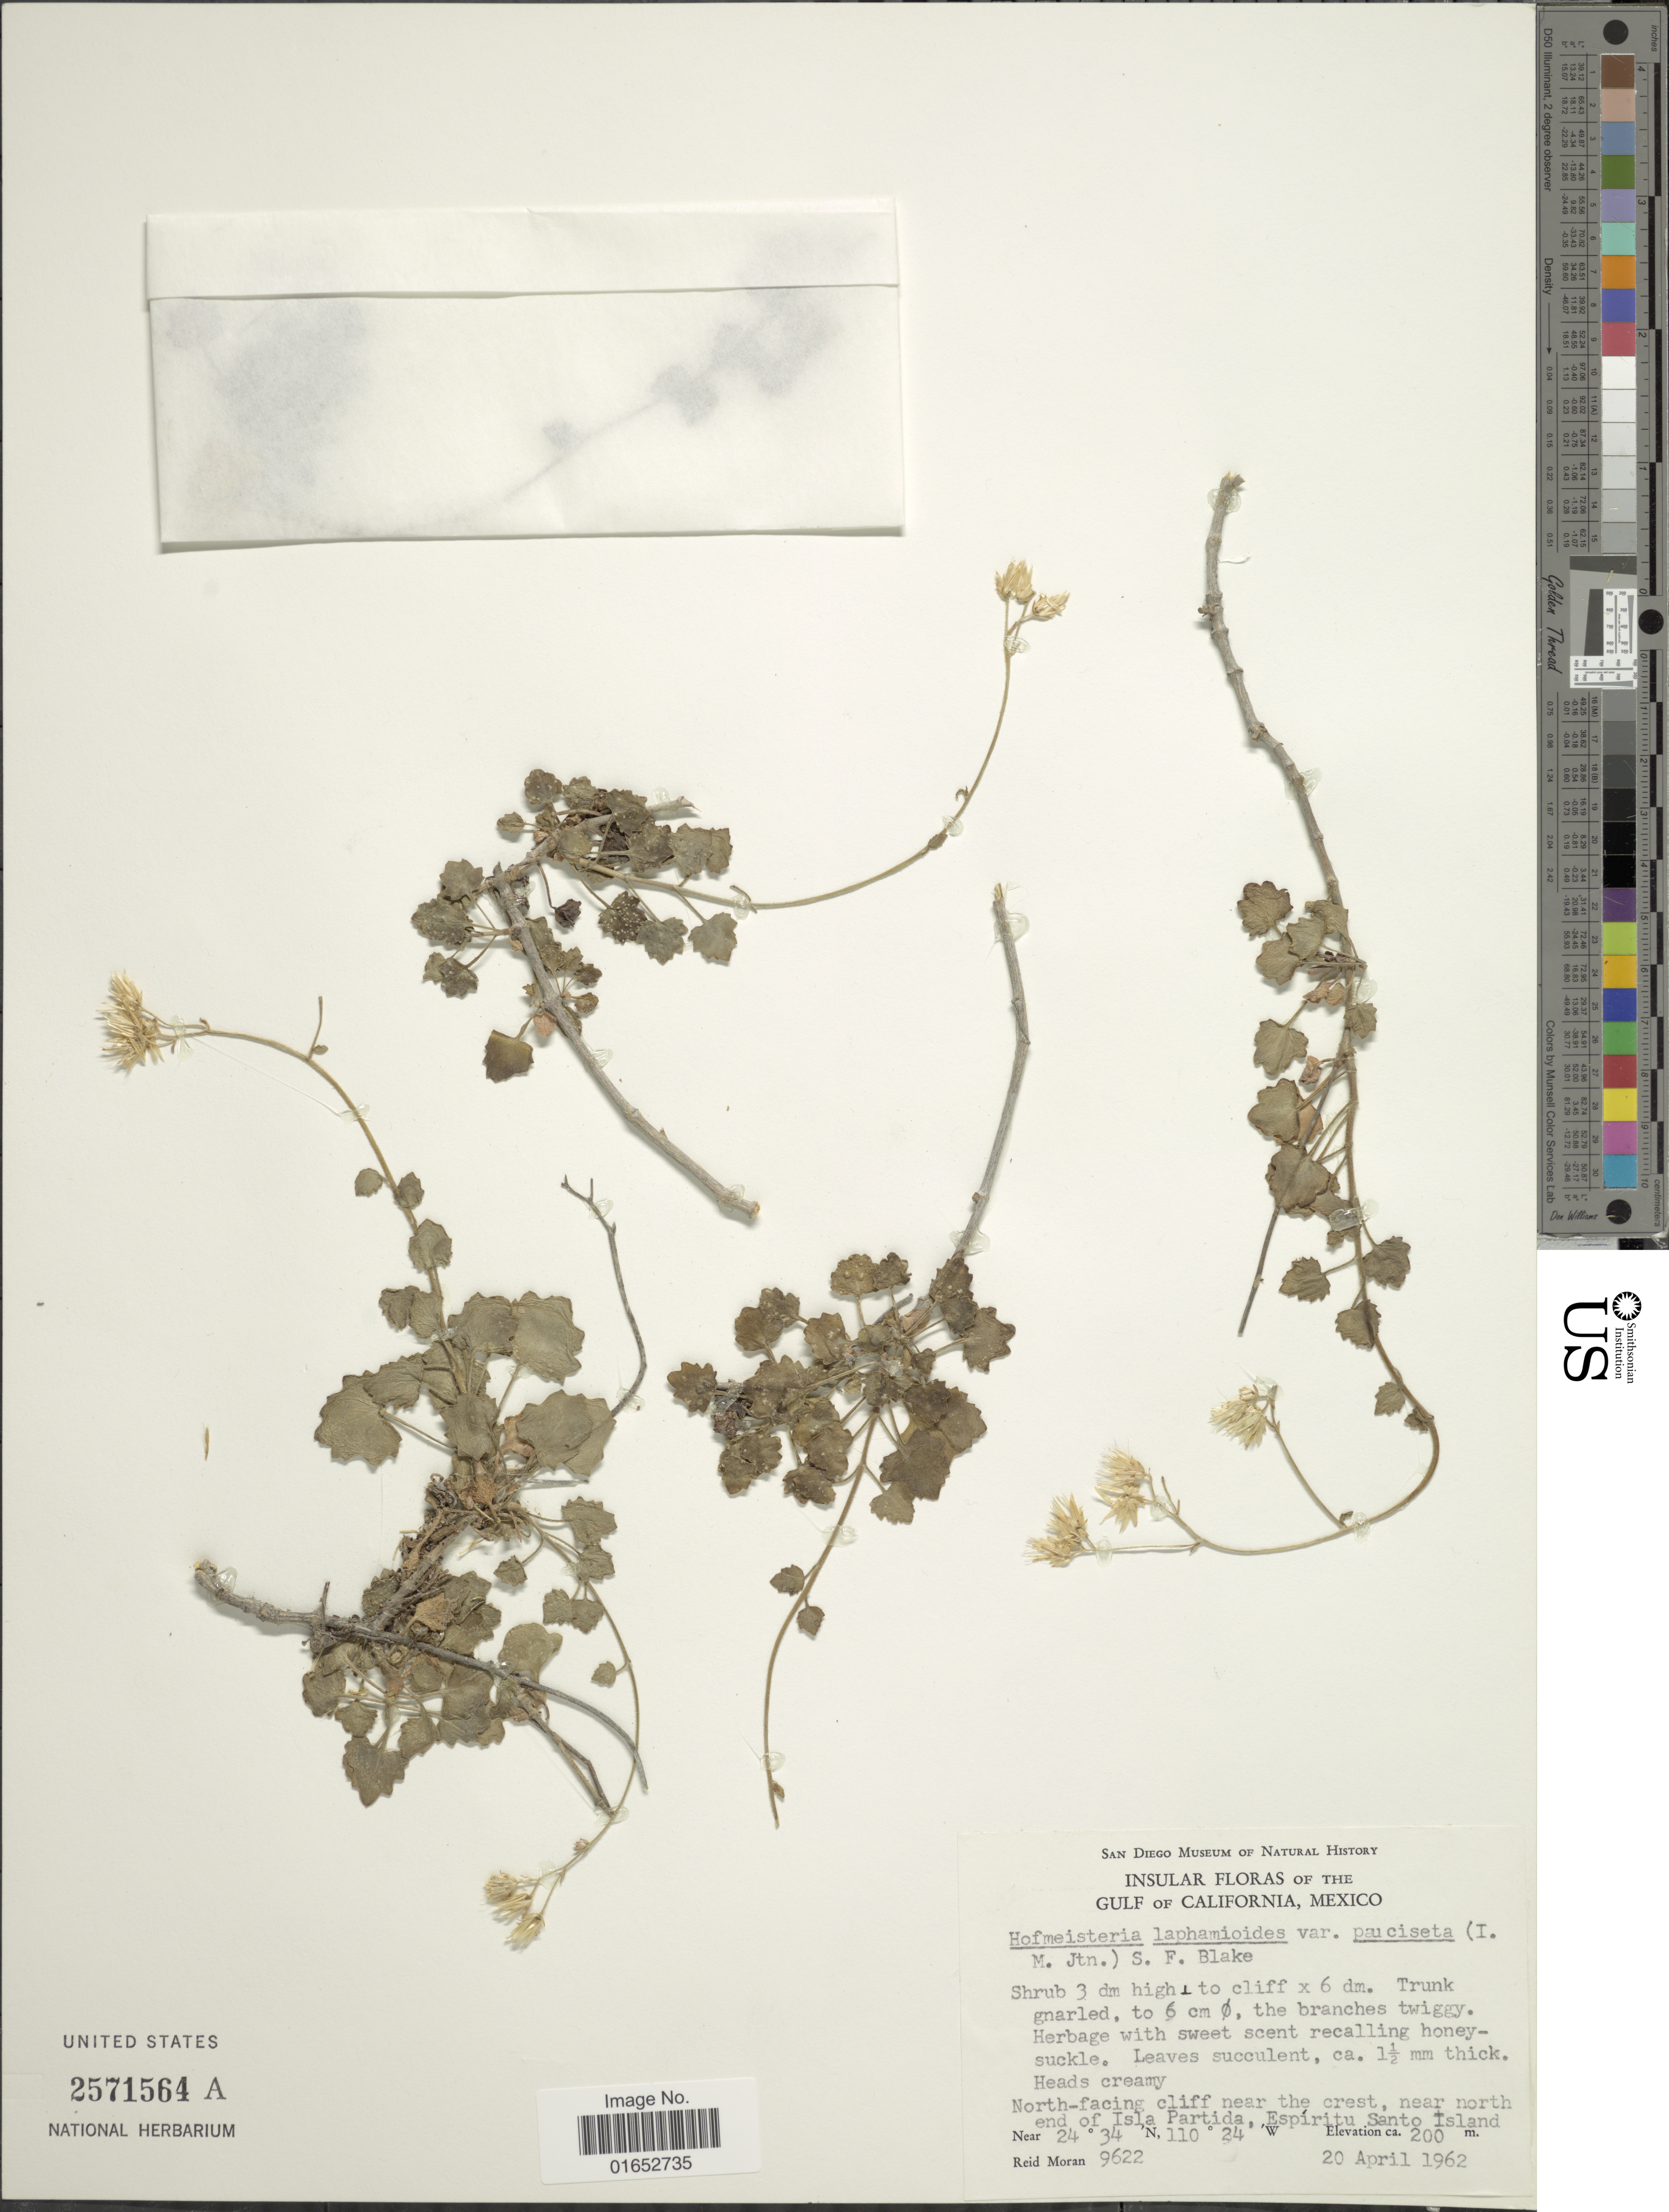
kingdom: Plantae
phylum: Tracheophyta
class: Magnoliopsida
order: Asterales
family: Asteraceae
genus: Pleurocoronis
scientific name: Pleurocoronis laphamioides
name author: (Rose) R.M. King & H. Rob.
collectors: R. V. Moran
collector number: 9622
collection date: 1962-04-20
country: Mexico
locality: Insular Flores of the Gulf of California, North-facing cliff near the crest, near north end of Isla Partida, Espíritu Santo Island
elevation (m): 200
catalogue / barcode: US 2571564A